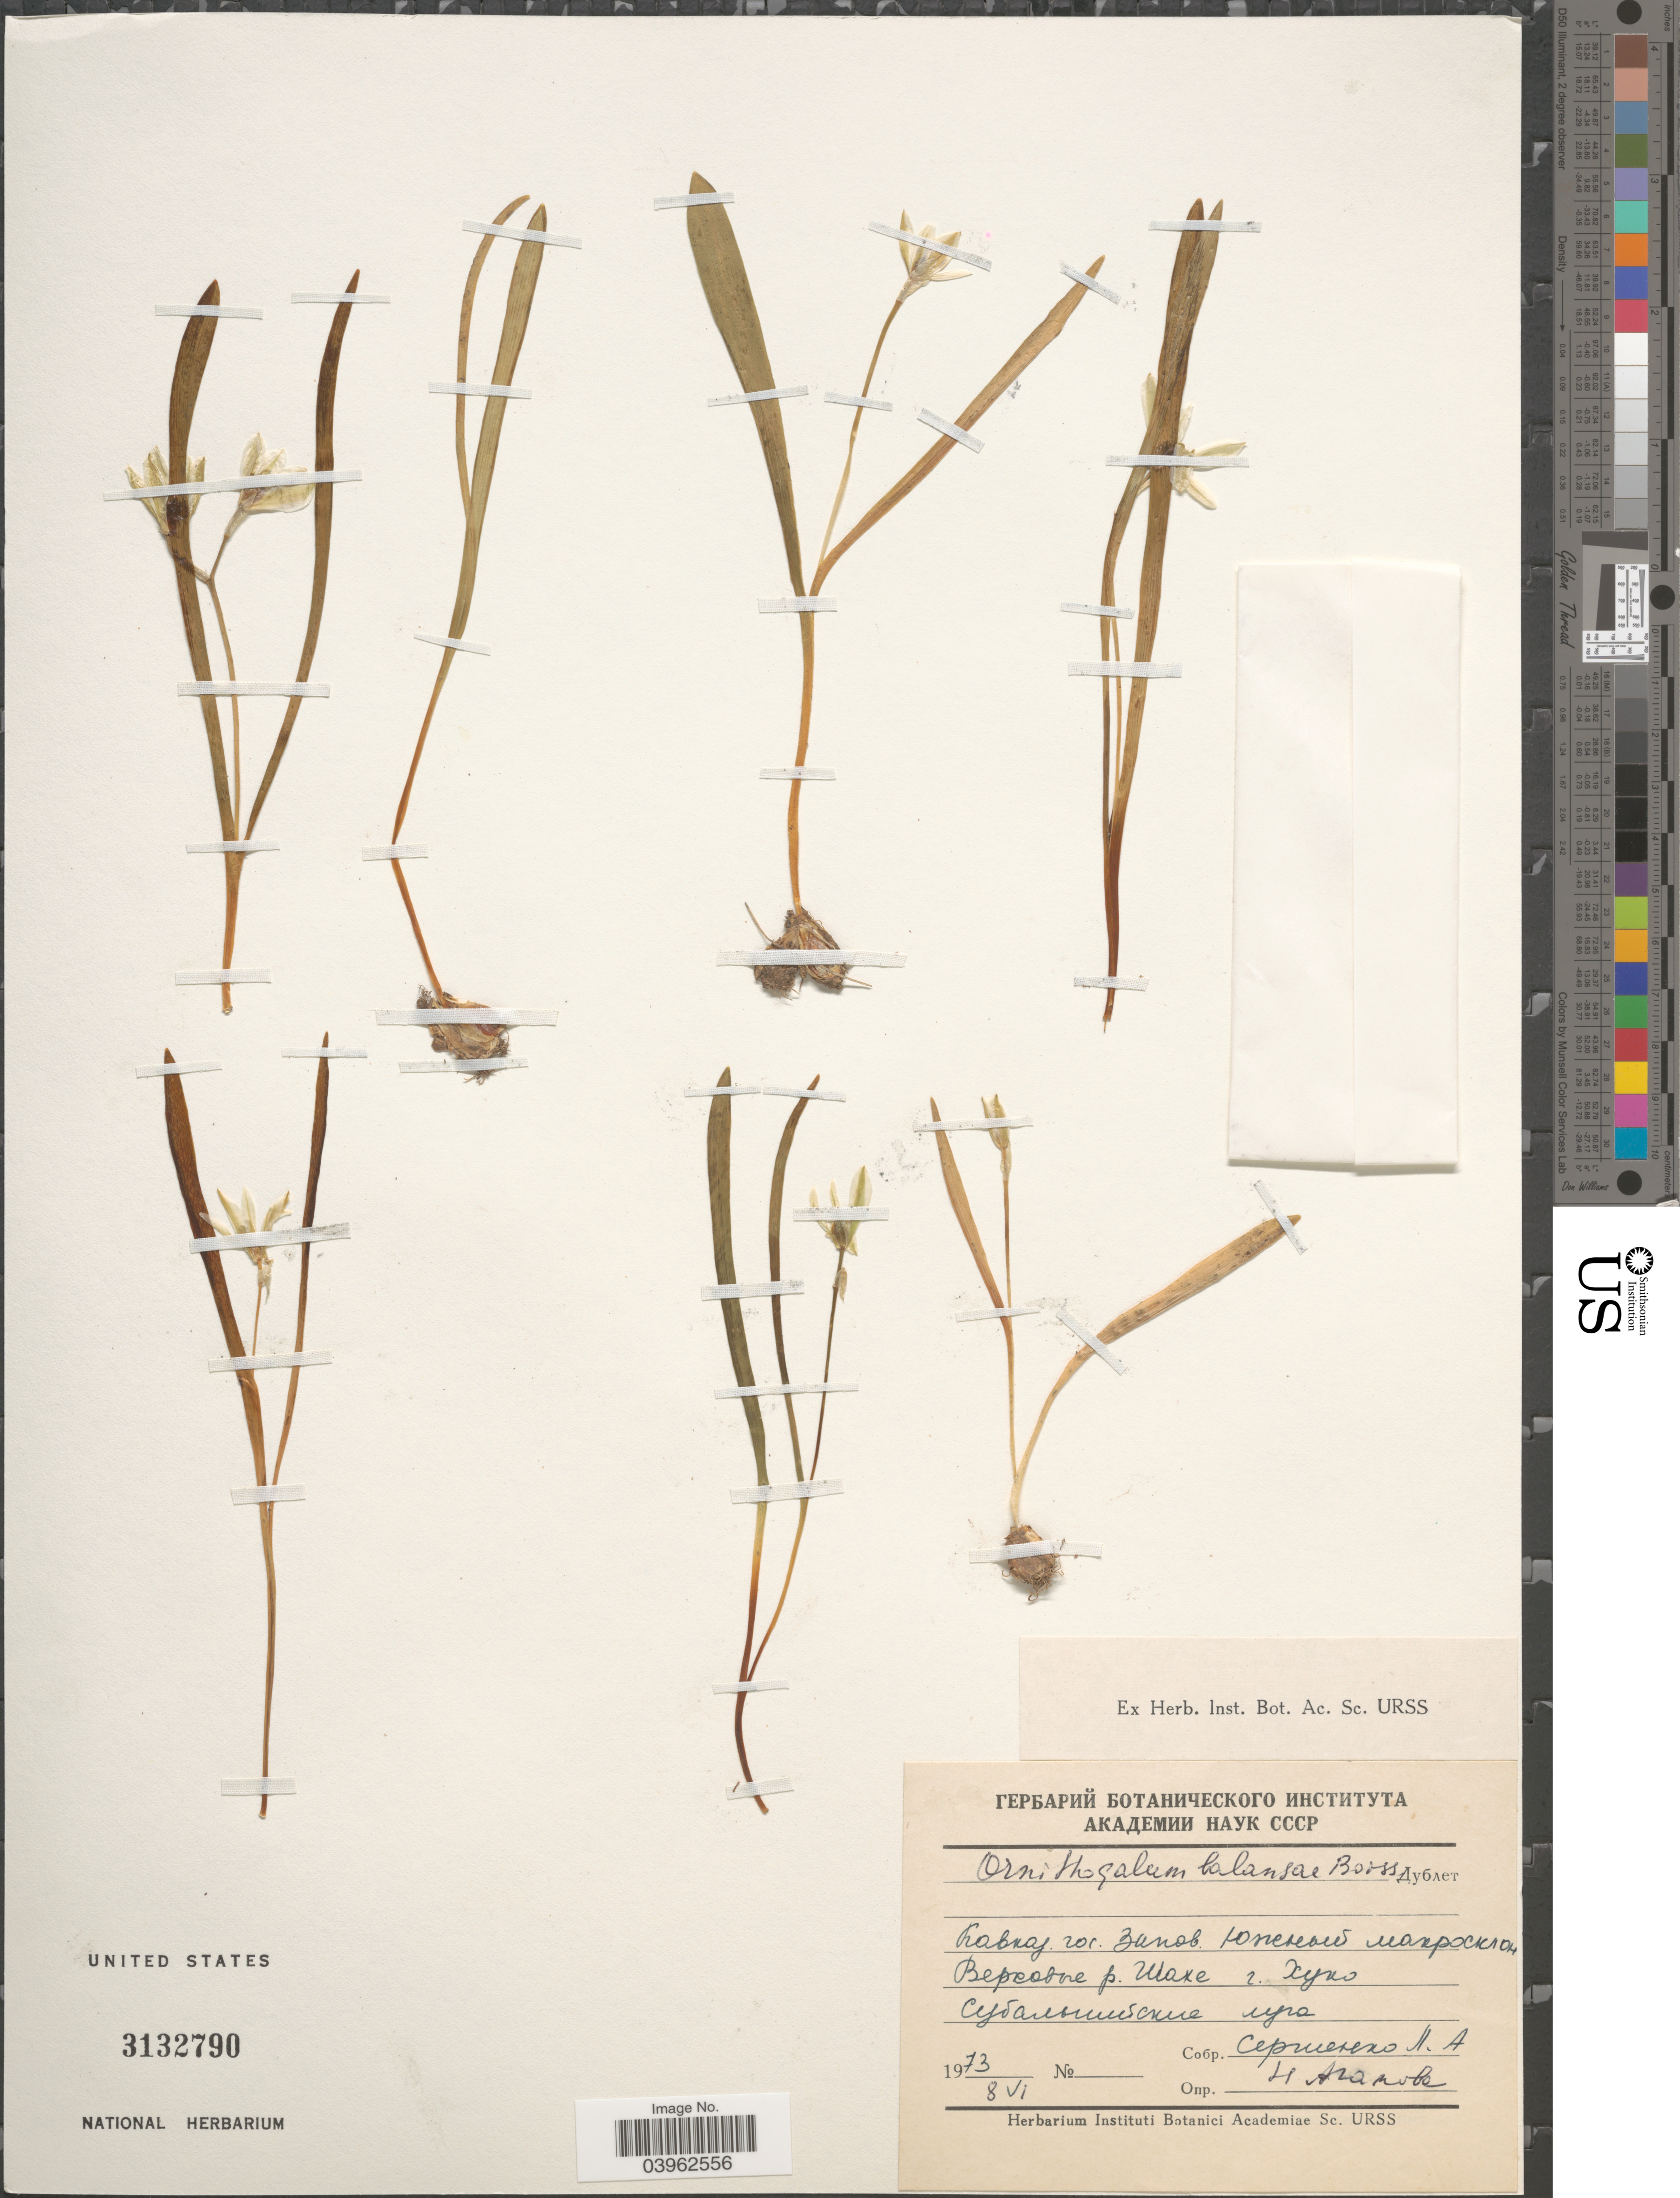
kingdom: Plantae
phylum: Tracheophyta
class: Liliopsida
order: Asparagales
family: Asparagaceae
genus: Ornithogalum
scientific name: Ornithogalum balansae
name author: Boiss.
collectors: L. Sergienko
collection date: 1973-06-08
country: Russian Federation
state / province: Adygea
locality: River Shakhe near Khuko Mt.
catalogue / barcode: US 3132790